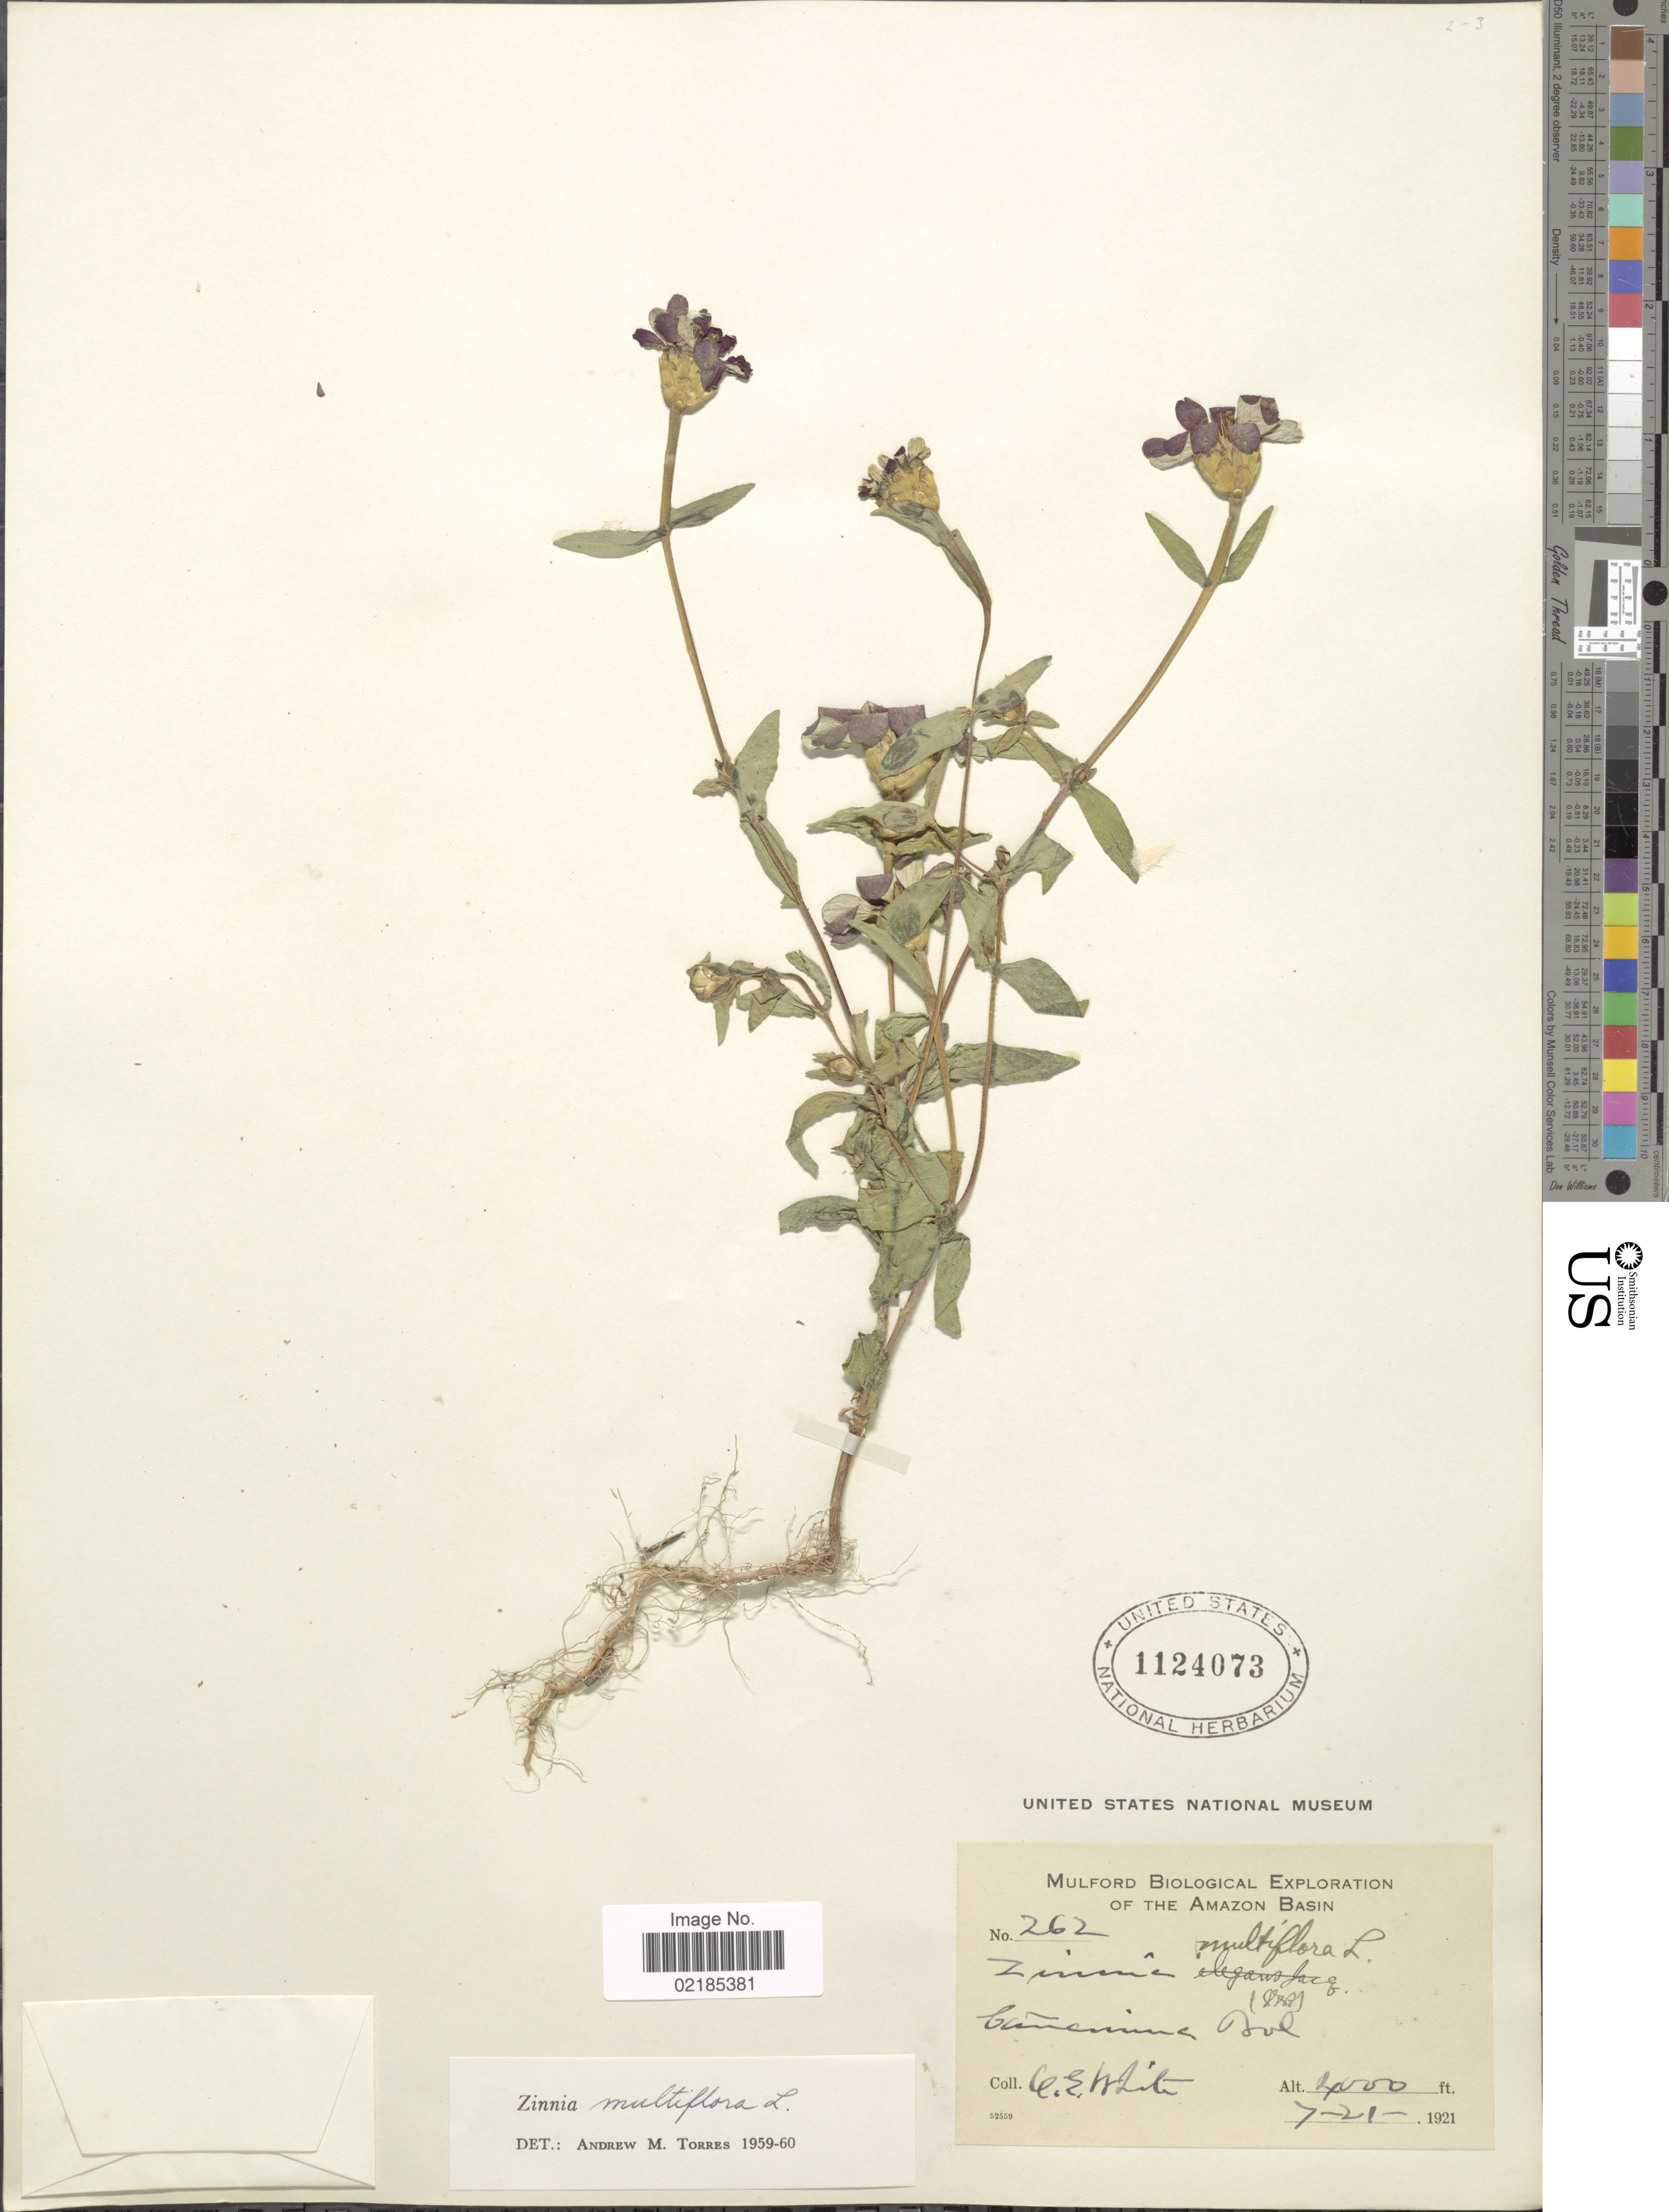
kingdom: Plantae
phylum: Tracheophyta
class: Magnoliopsida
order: Asterales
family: Asteraceae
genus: Zinnia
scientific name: Zinnia multiflora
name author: L.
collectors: O. E. White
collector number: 262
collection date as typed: July 21, 1921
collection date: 1921-07-21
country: Bolivia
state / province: La Paz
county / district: Inquisivi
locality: Cañamina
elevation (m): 1219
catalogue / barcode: US 1124073